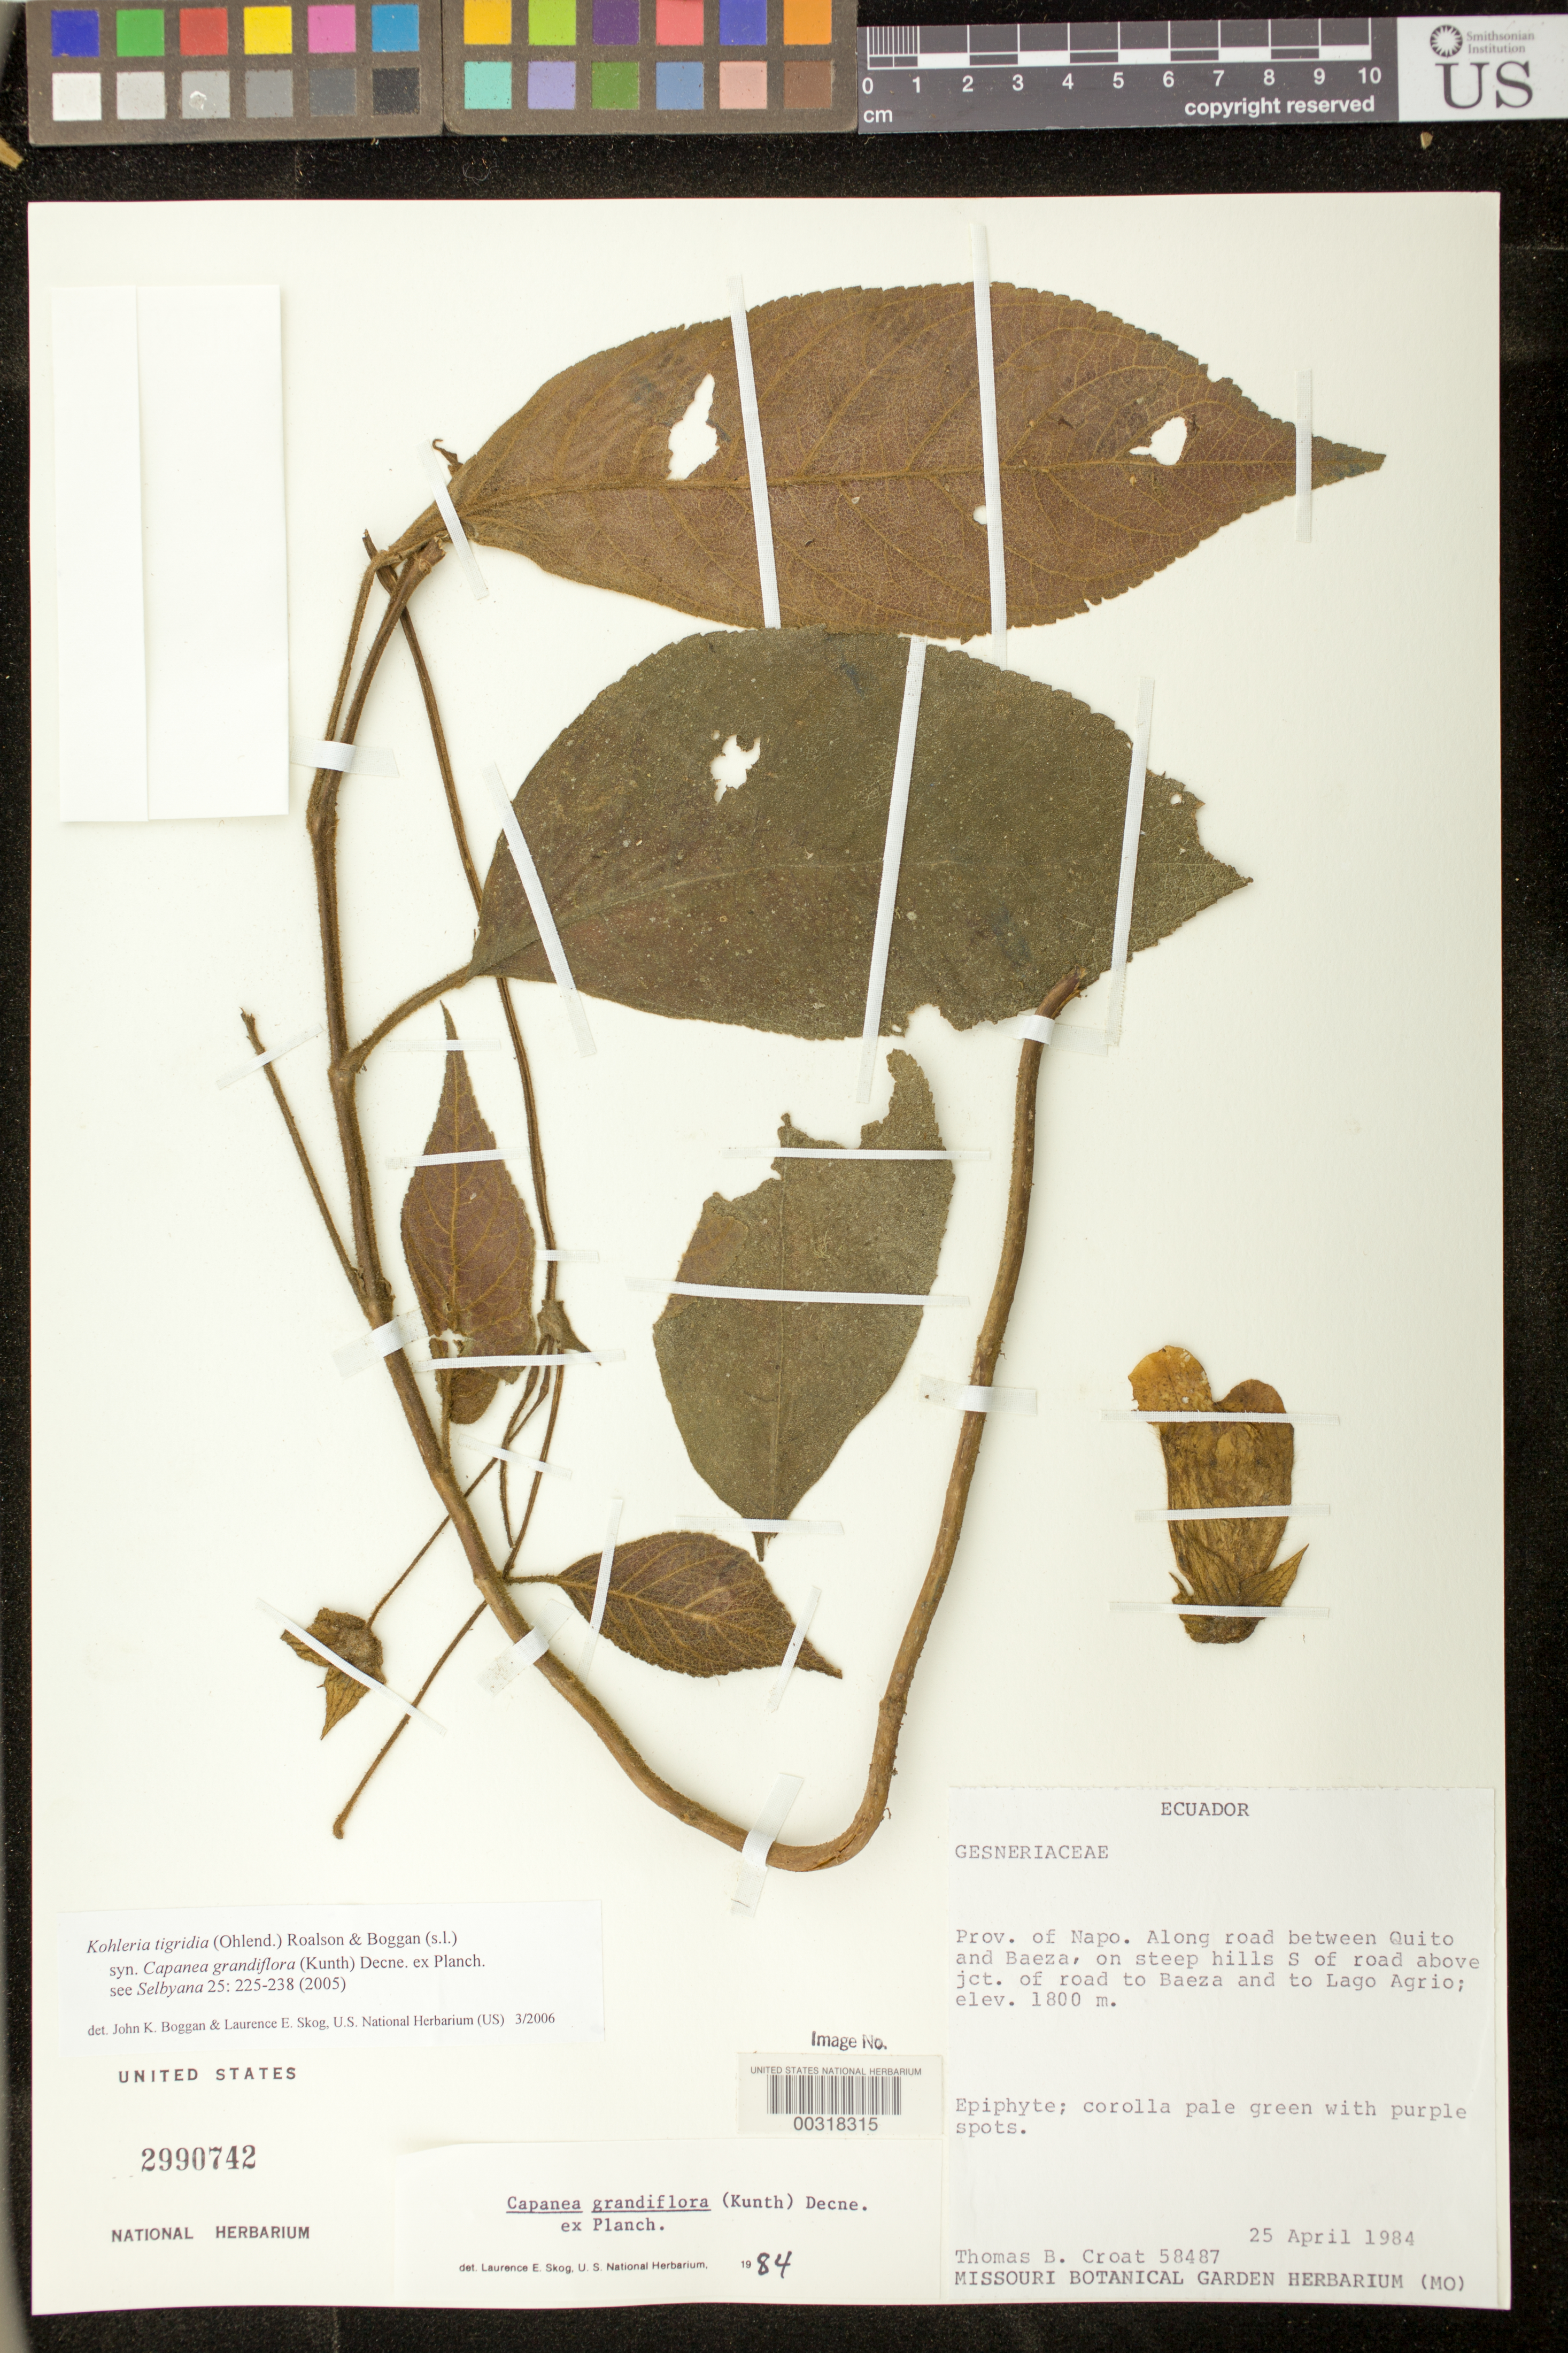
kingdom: Plantae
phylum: Tracheophyta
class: Magnoliopsida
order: Lamiales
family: Gesneriaceae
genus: Kohleria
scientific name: Kohleria tigridia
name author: (Ohlend.) Roalson & Boggan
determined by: Boggan, J. K.; Skog, L. E.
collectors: T. B. Croat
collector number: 58487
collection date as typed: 25 Apr 1984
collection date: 1984-04-25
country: Ecuador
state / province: Napo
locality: Along road between Quito and Baeza, S of road above jct of road to Baeza and to Lago Agrio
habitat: On steep hills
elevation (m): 1800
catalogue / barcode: US 2990742